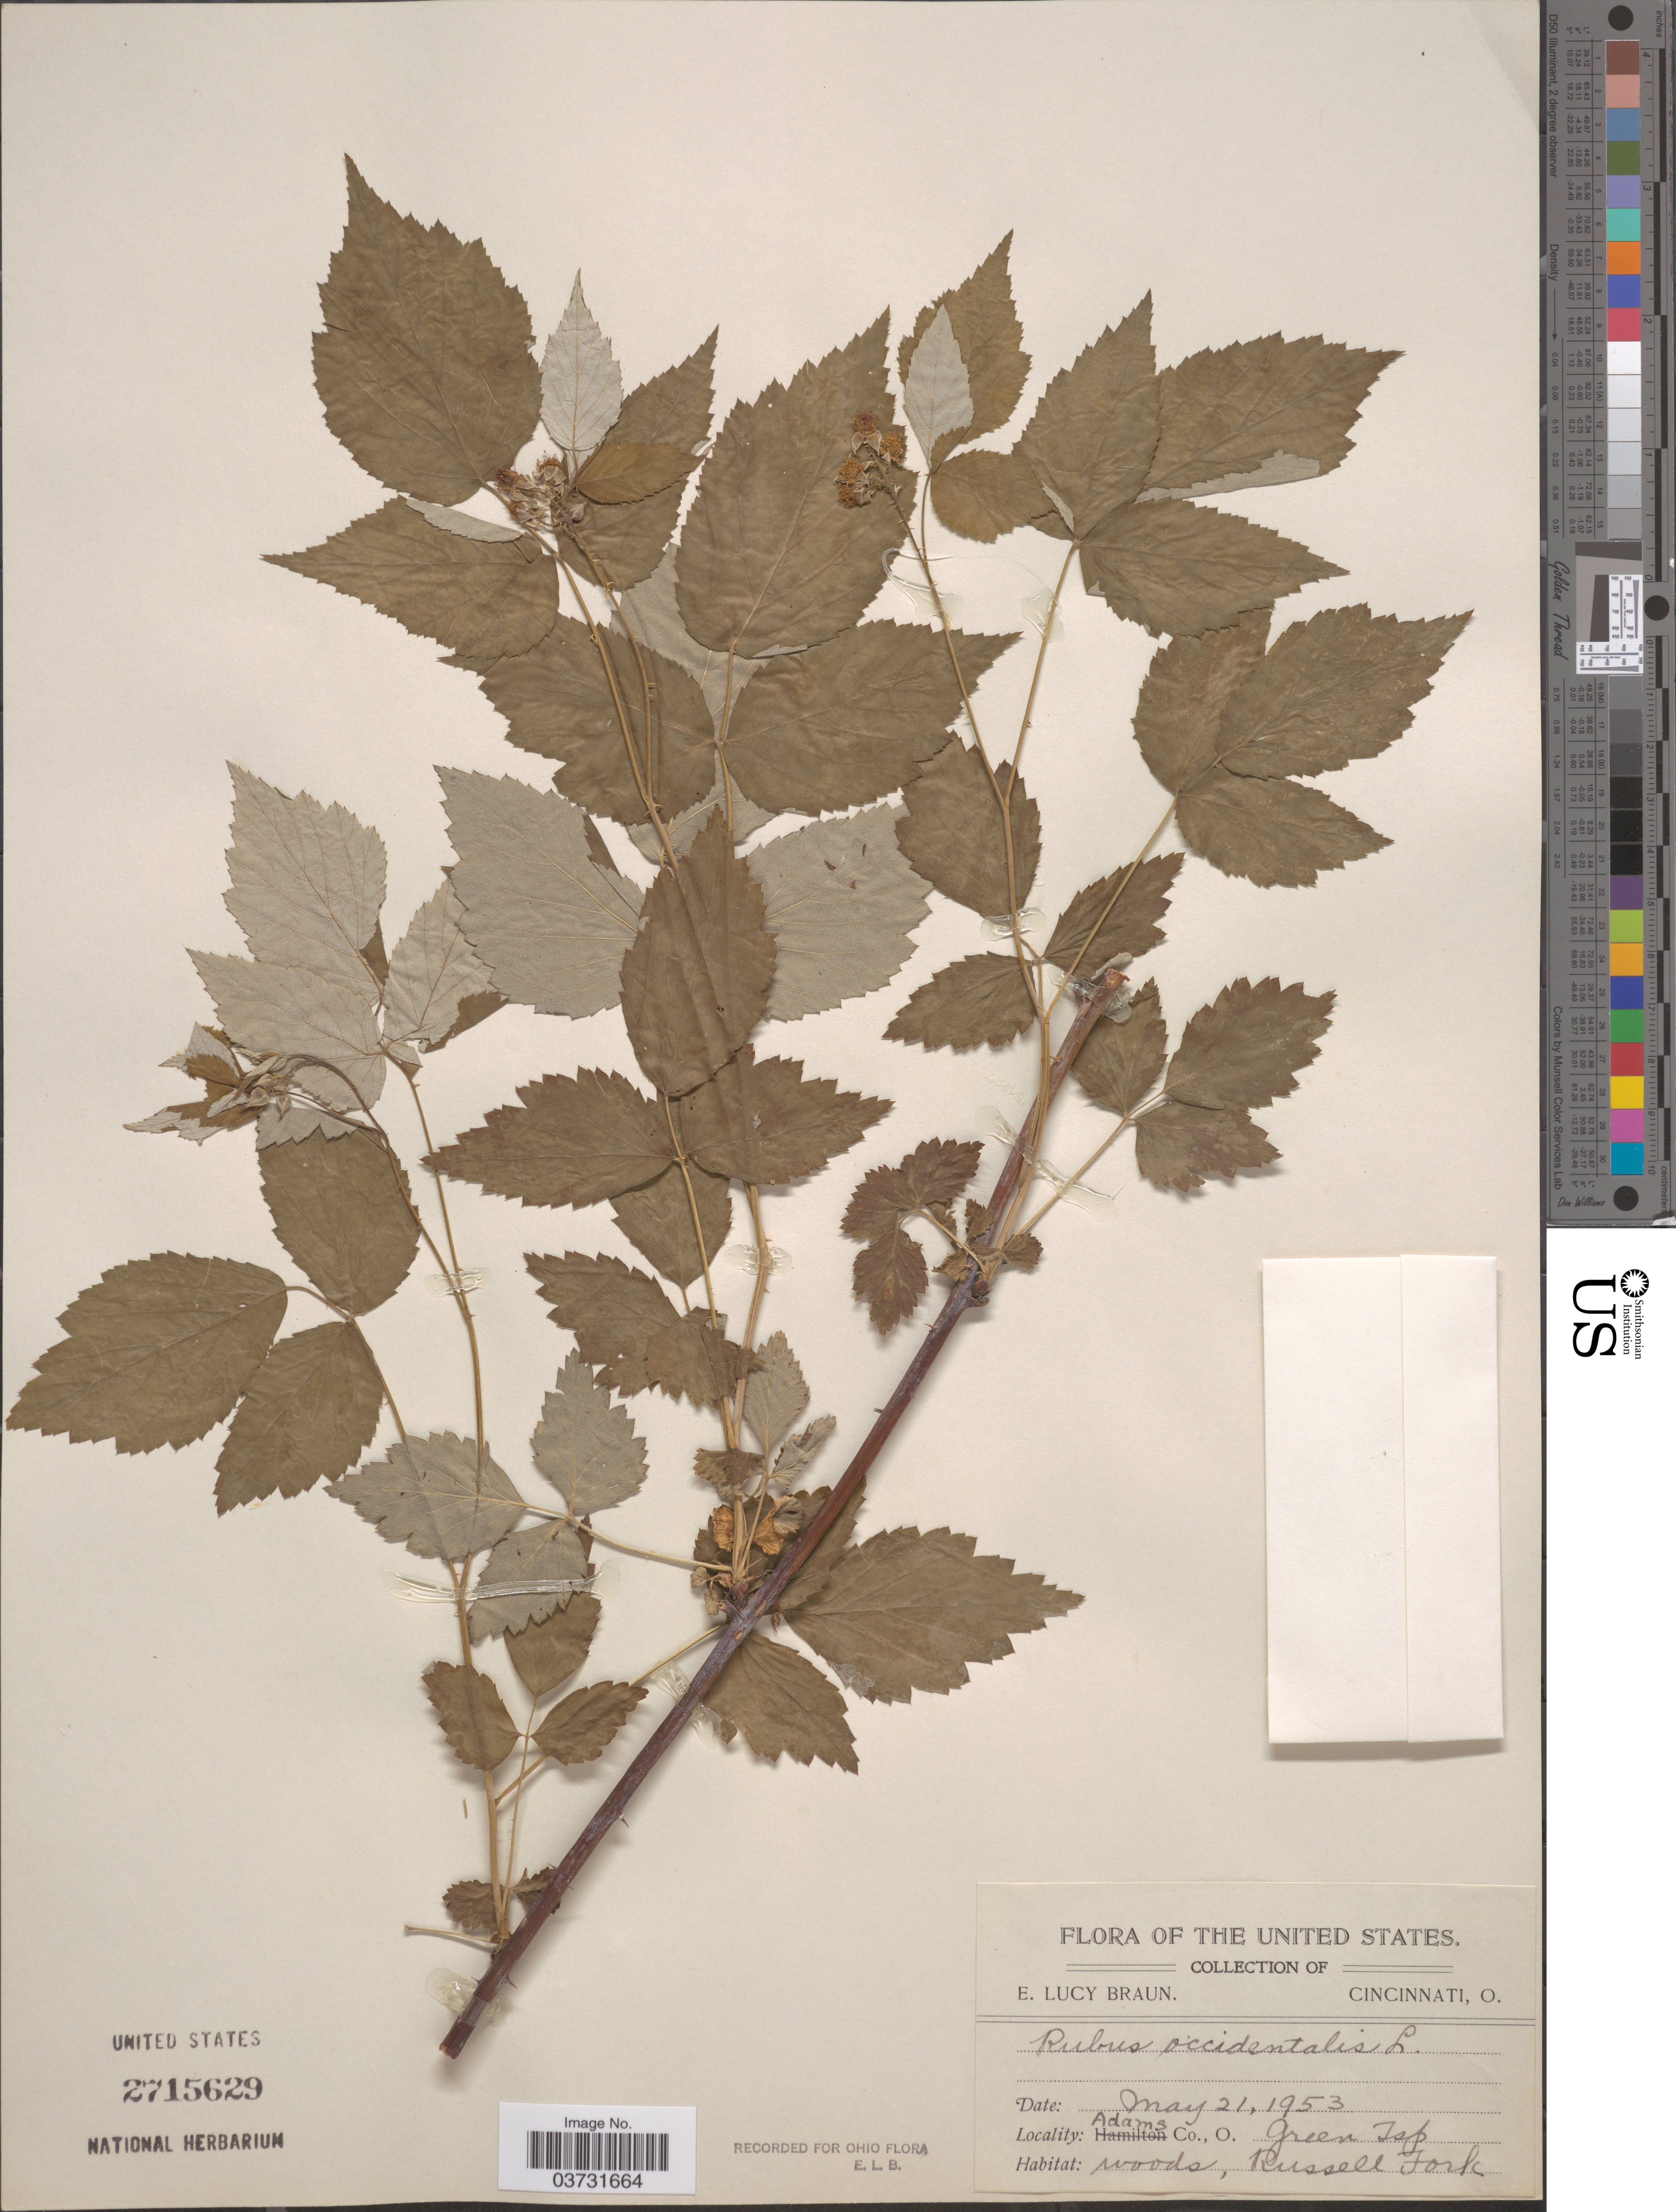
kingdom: Plantae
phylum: Tracheophyta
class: Magnoliopsida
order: Rosales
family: Rosaceae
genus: Rubus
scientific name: Rubus occidentalis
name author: L.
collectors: E. L. Braun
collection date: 1953-05-21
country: United States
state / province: Ohio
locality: Adams Co. Green Tsp.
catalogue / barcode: US 2715629